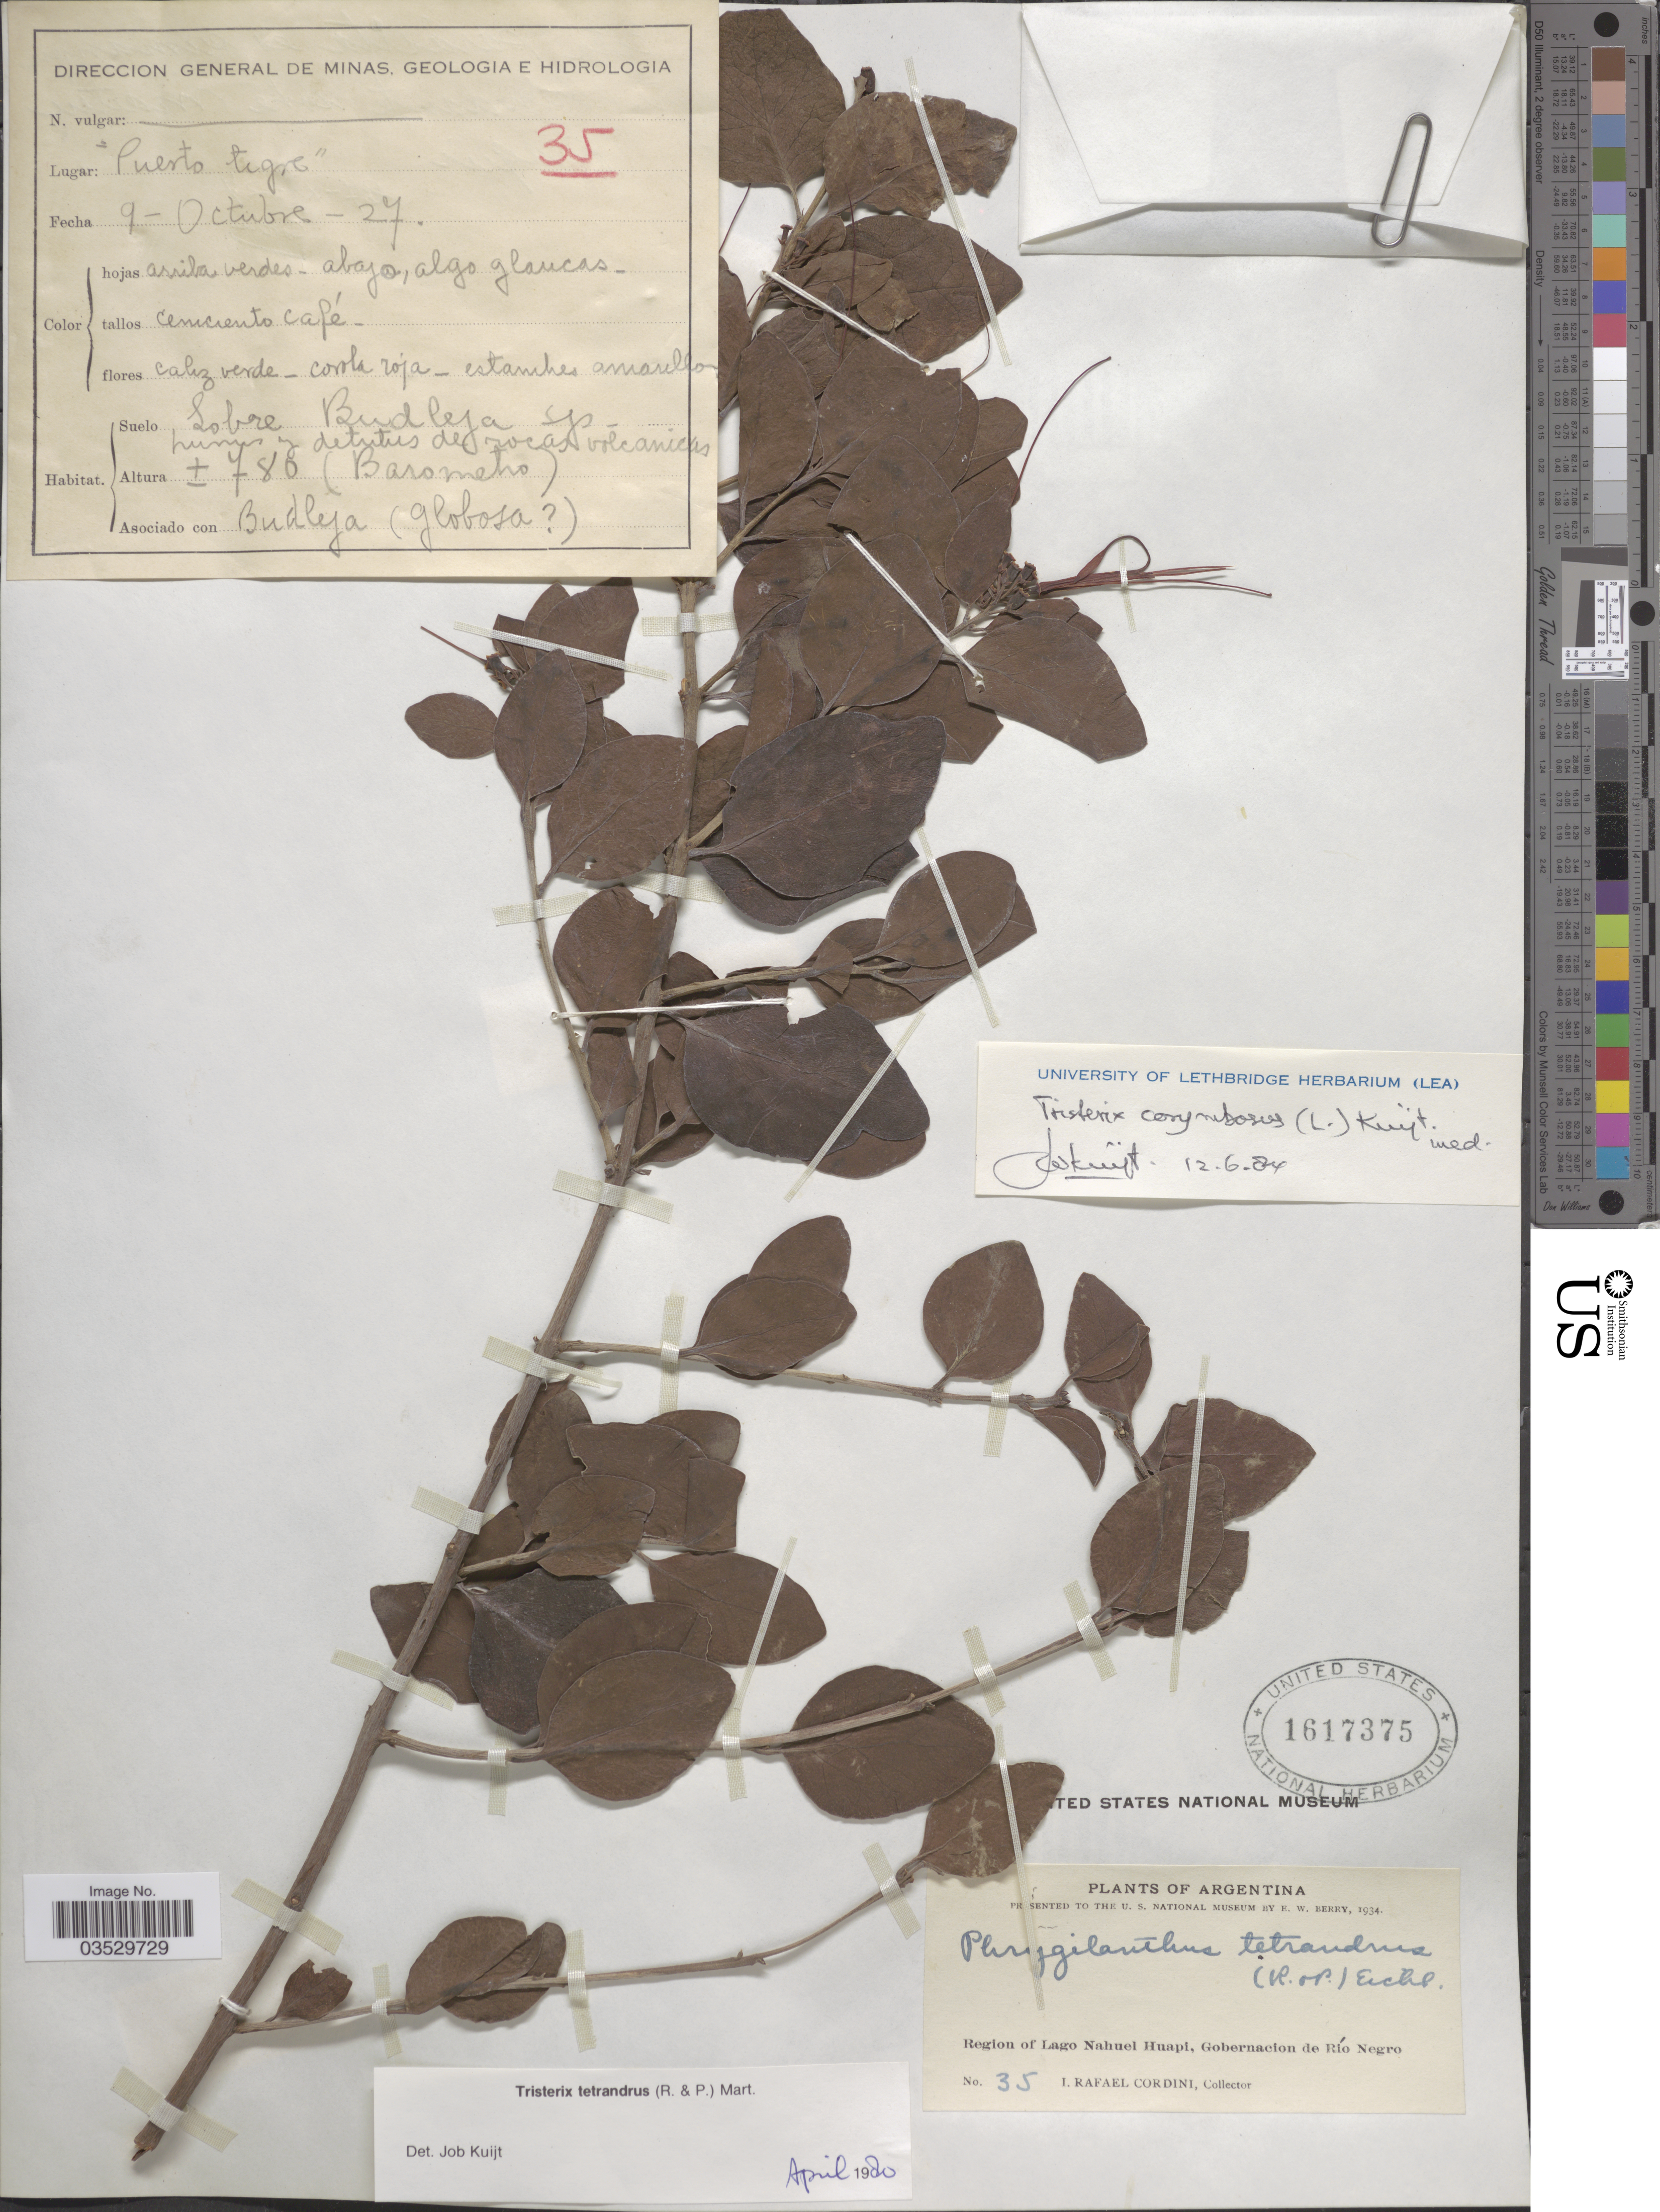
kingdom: Plantae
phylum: Tracheophyta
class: Magnoliopsida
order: Santalales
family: Loranthaceae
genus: Tristerix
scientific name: Tristerix corymbosus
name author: (L.) Kuijt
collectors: I. Cordini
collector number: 35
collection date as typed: Transcribed d/m/y: 9/10/27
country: Argentina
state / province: Rio Negro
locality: Region of Lago Nahuel Huapi, Gobernacion de Río Negro.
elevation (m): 780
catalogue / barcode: US 1617375